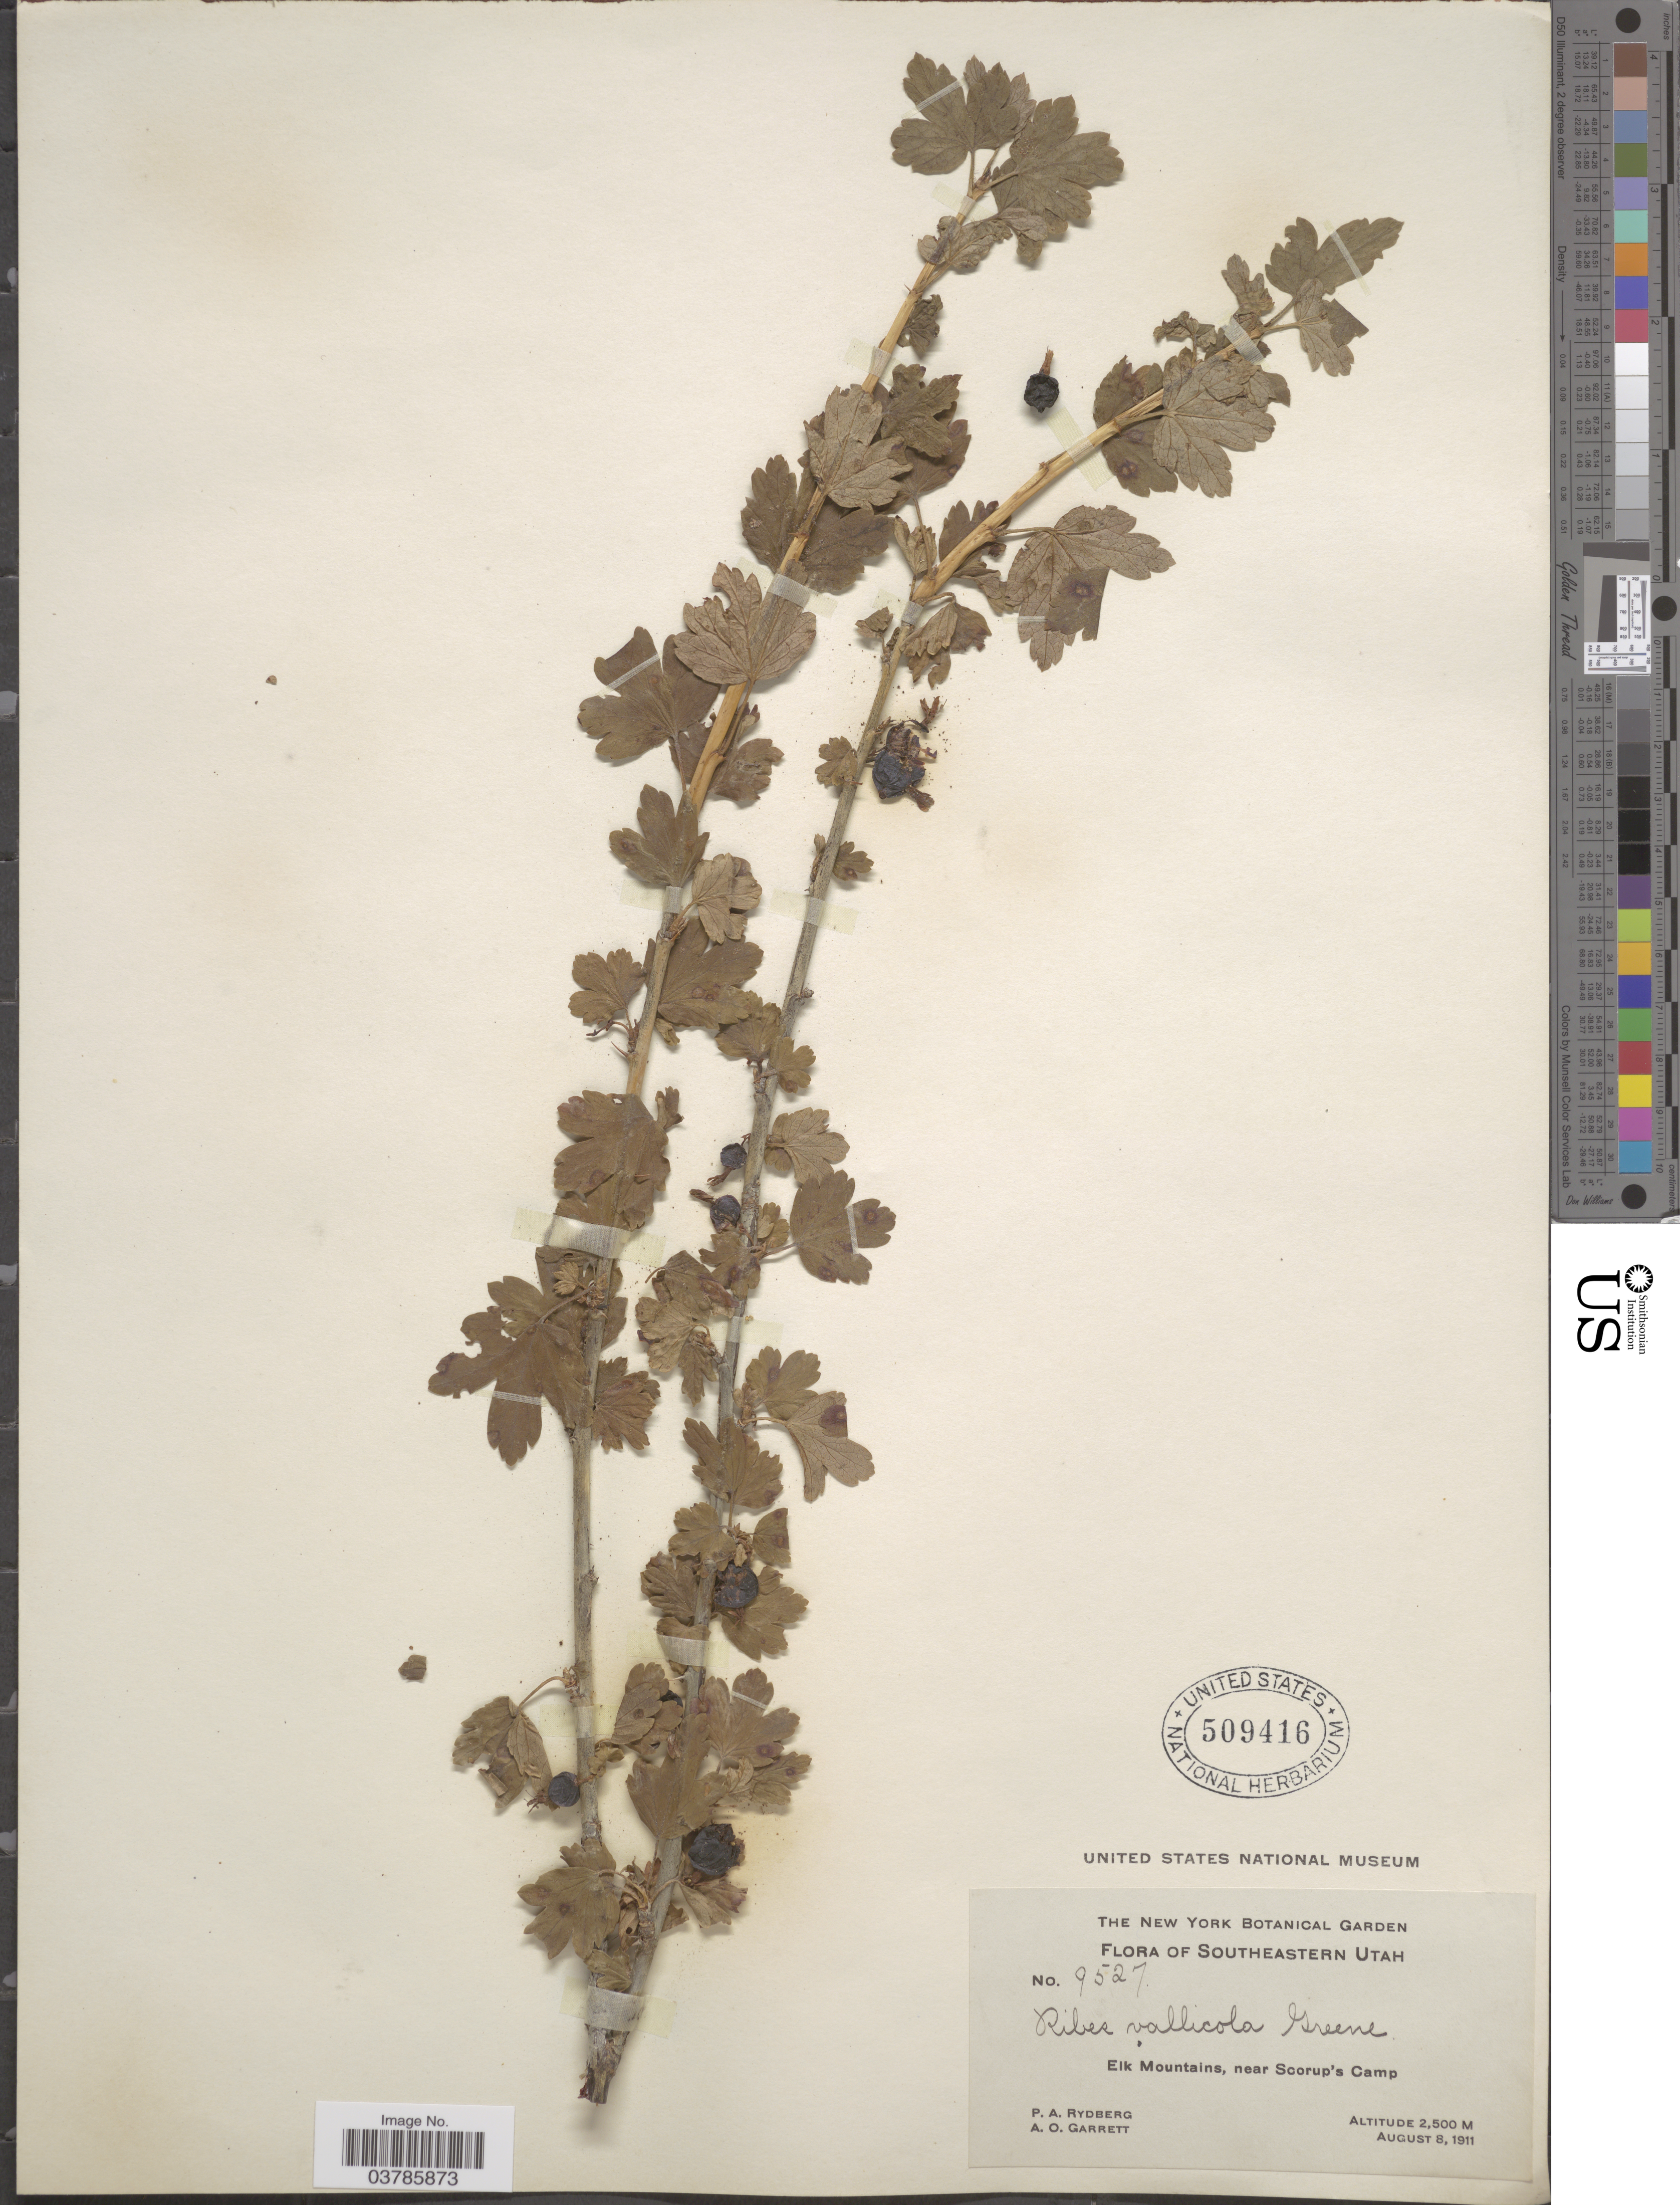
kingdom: Plantae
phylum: Tracheophyta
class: Magnoliopsida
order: Saxifragales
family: Grossulariaceae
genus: Ribes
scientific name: Ribes inerme var. inerme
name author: Rydb.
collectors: P. A. Rydberg & A. O. Garrett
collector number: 9527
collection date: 1911-08-08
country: United States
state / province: Utah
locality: Southeastern Utah. Elk Mountains, near Scorup's Camp.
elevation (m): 2500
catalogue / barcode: US 509416